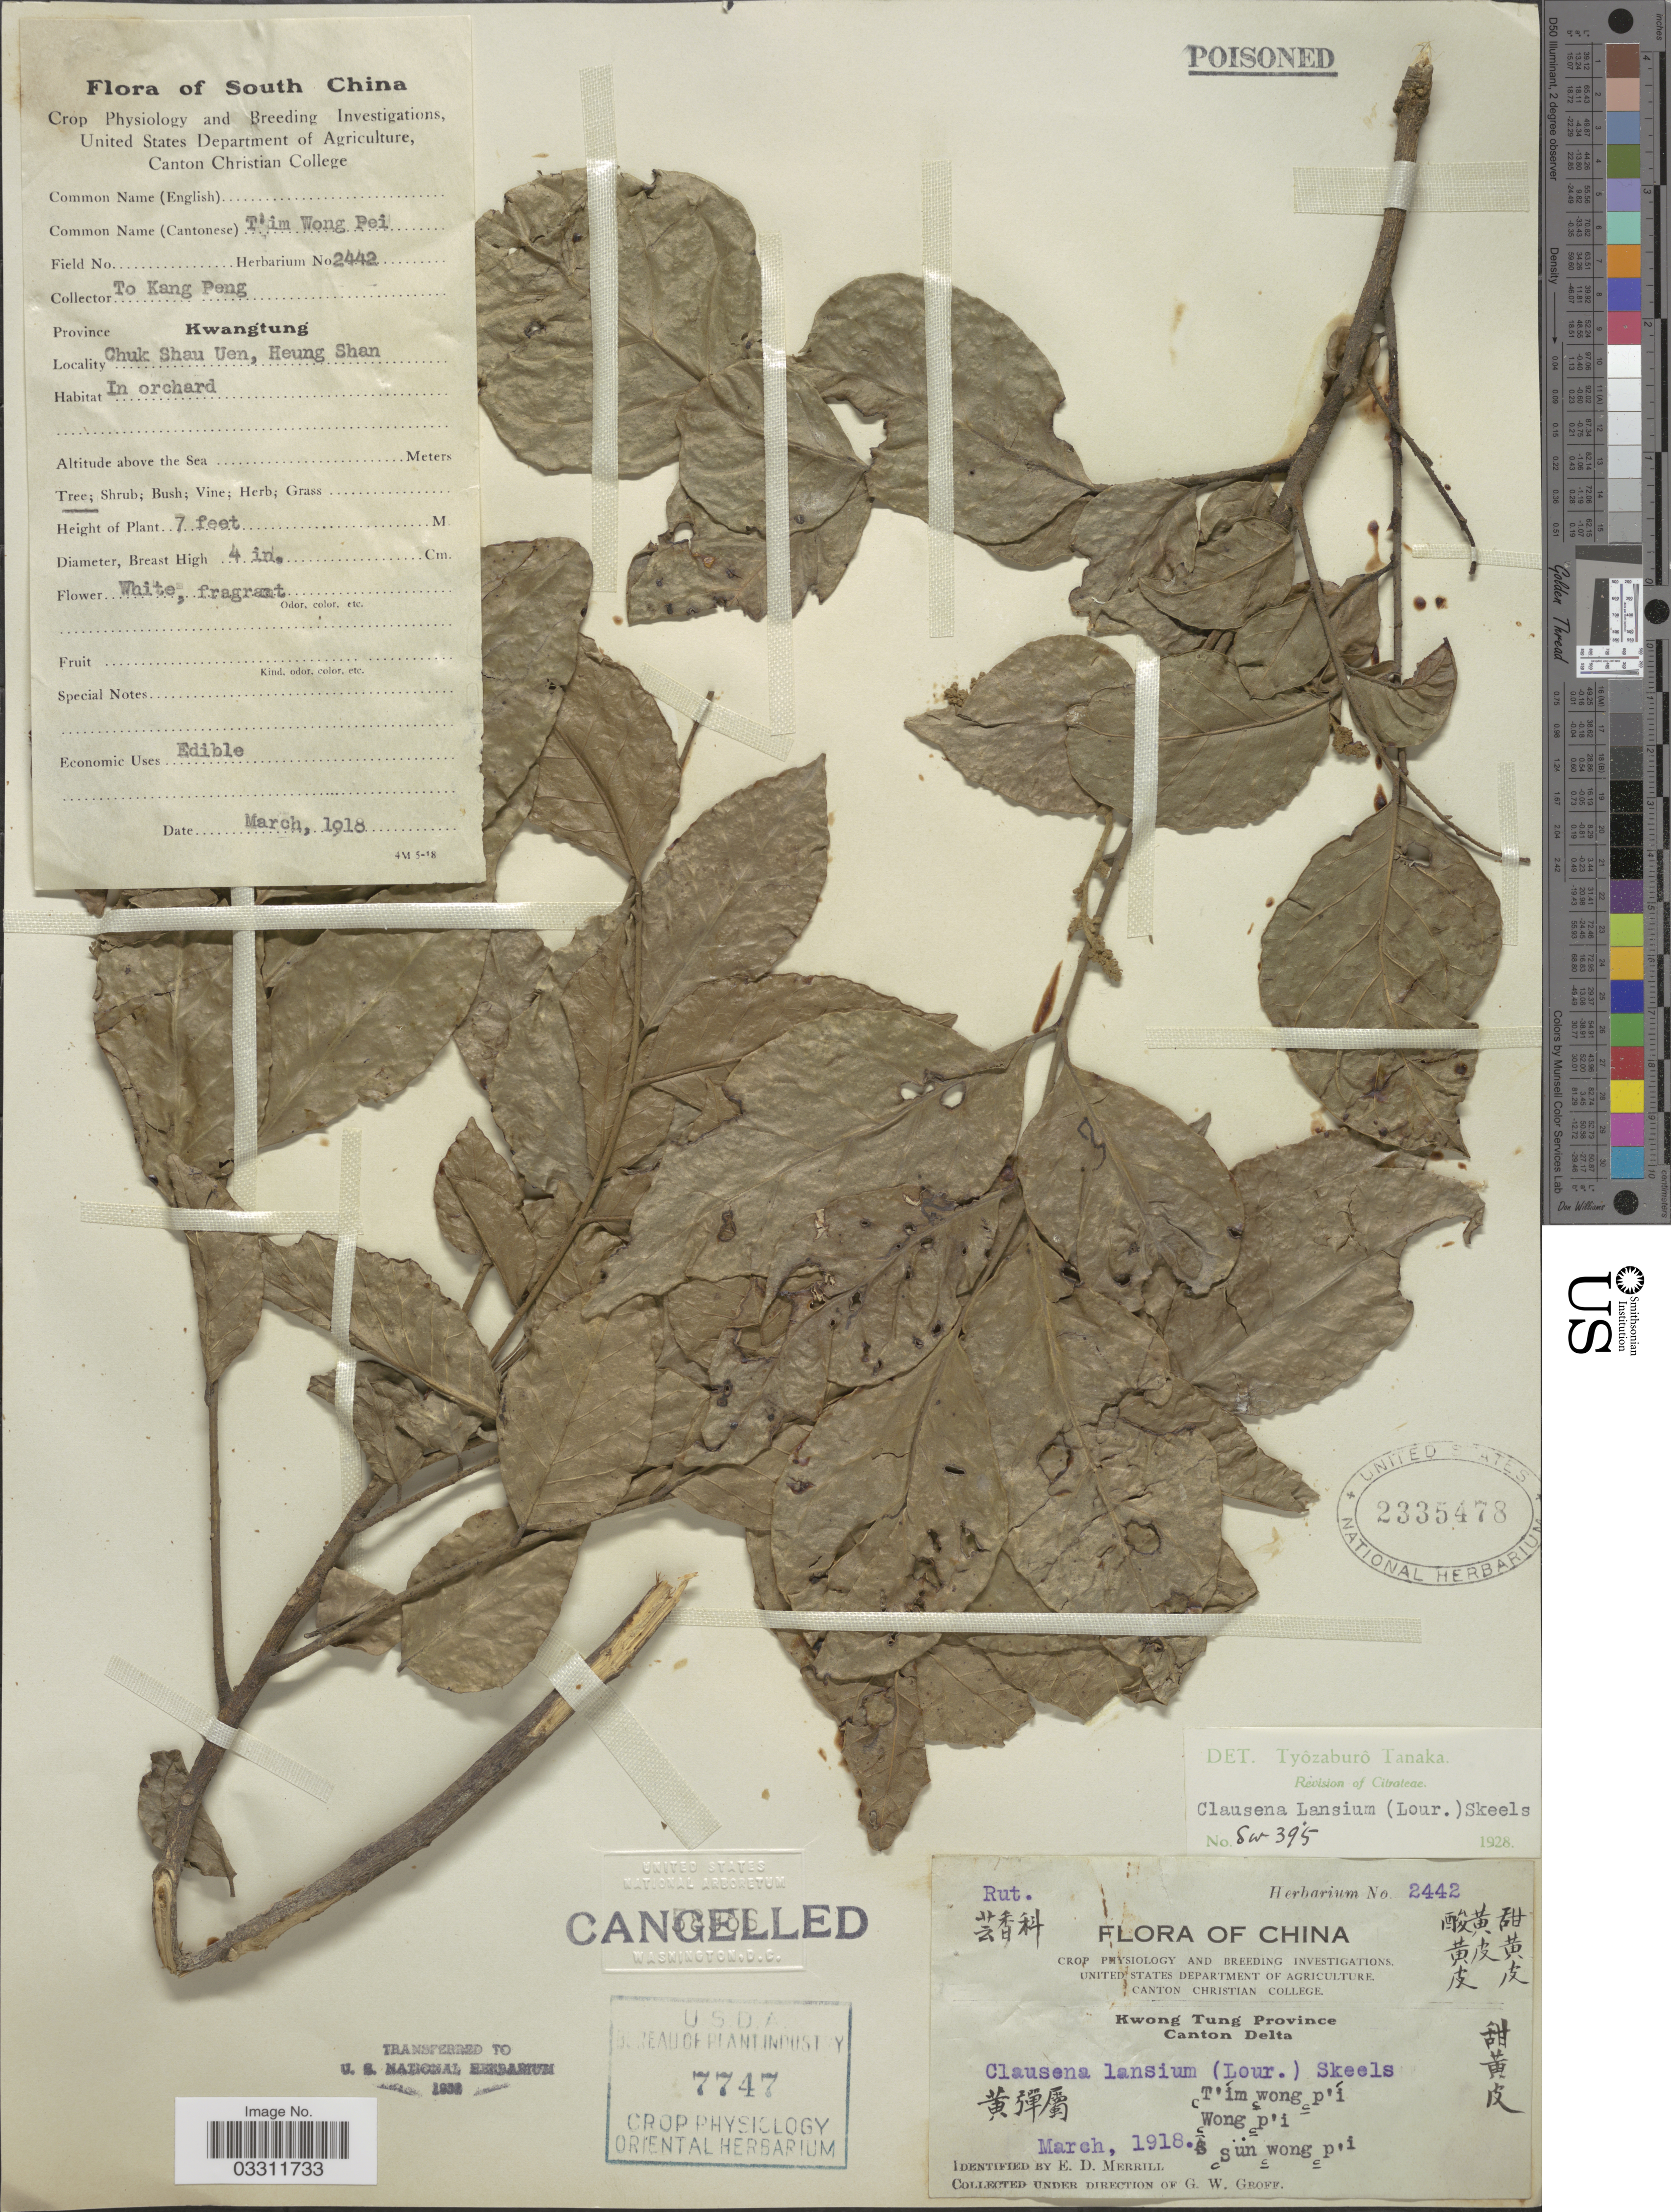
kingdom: Plantae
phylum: Tracheophyta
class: Magnoliopsida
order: Sapindales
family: Rutaceae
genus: Clausena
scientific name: Clausena lansium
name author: (Lour.) Skeels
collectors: T. K. Peng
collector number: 2442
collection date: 1918-03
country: China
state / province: Guangdong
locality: South China. Province Kwangtung. Chuk Shau Uen, Heung Shan. Canton Delta. T'im wong p'i. Wong p'i. Sun wong p'i.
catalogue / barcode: US 2335478